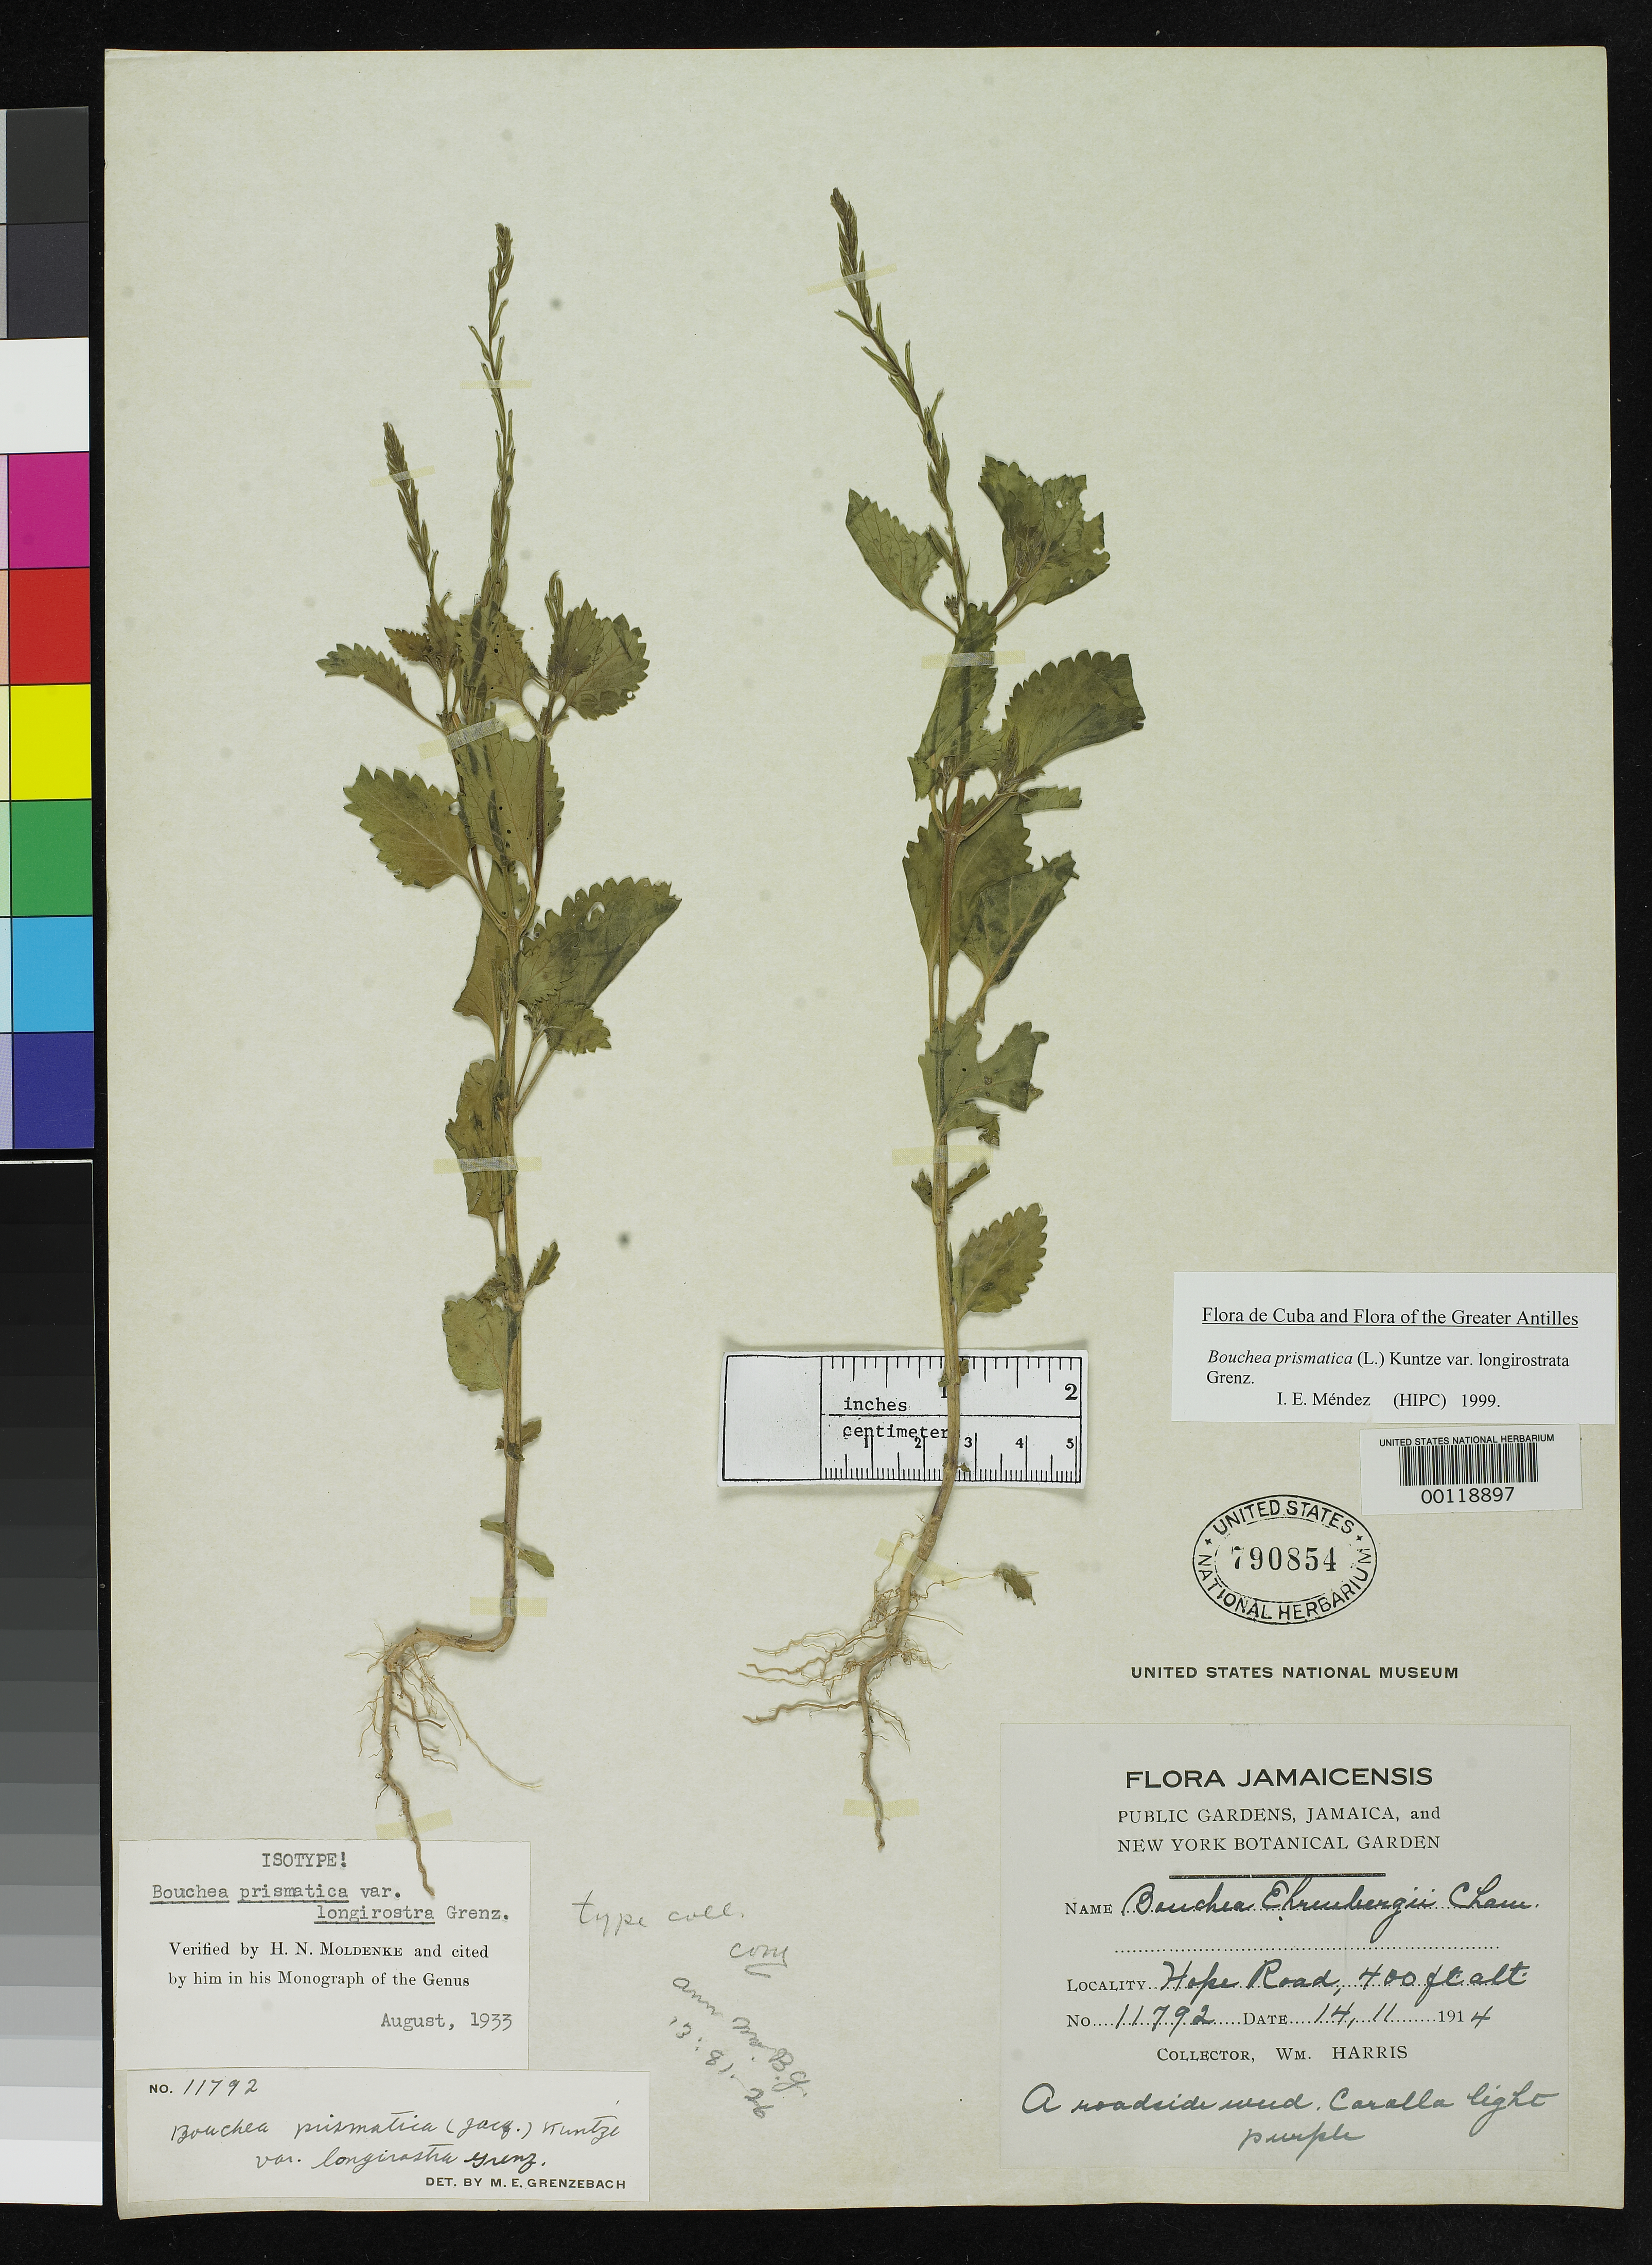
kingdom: Plantae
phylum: Tracheophyta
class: Magnoliopsida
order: Lamiales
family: Verbenaceae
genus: Bouchea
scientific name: Bouchea prismatica var. longirostra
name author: Grenzeb.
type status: Isotype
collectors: W. H. Harris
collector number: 11792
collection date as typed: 14 Nov 1914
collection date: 1914-11-14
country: Jamaica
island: Greater Antilles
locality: Hope Road.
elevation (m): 120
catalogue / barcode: US 790854